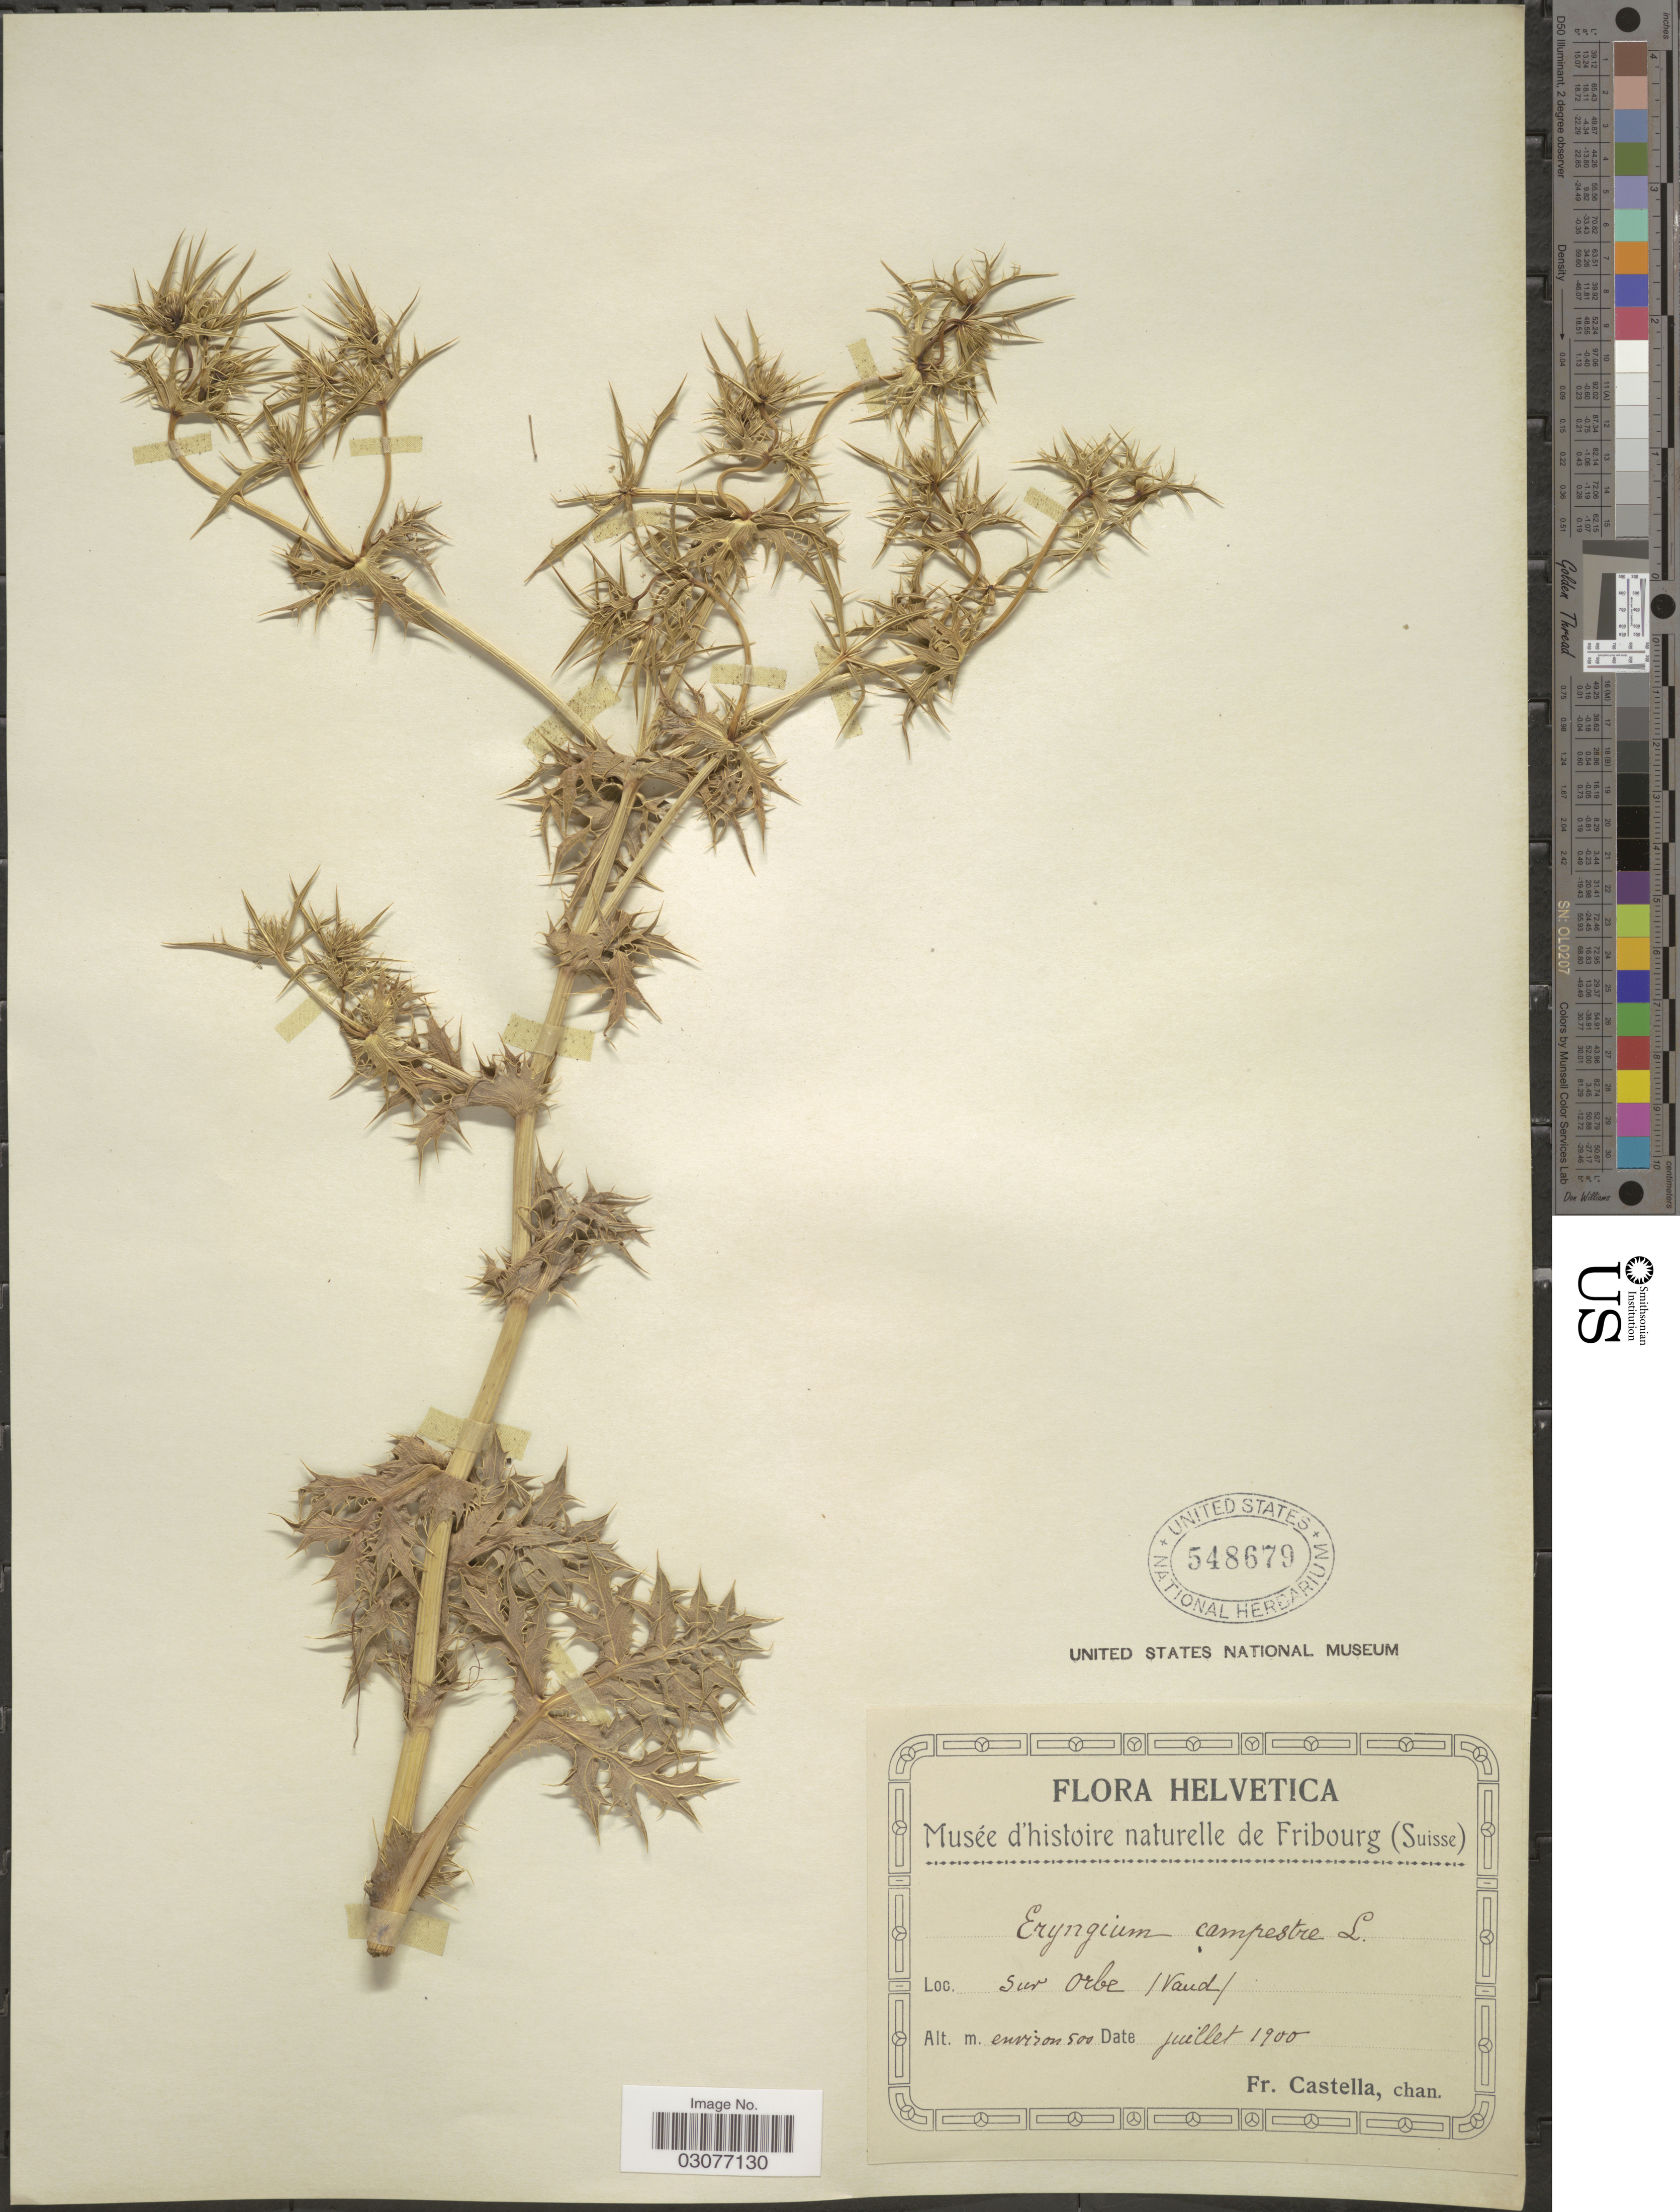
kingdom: Plantae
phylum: Tracheophyta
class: Magnoliopsida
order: Apiales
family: Apiaceae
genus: Eryngium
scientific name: Eryngium campestre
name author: L.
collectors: Fr. Castella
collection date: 1900-07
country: Switzerland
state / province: Vaud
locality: Helvetica. Sur Orbe (Vaud).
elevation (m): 500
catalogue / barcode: US 548679